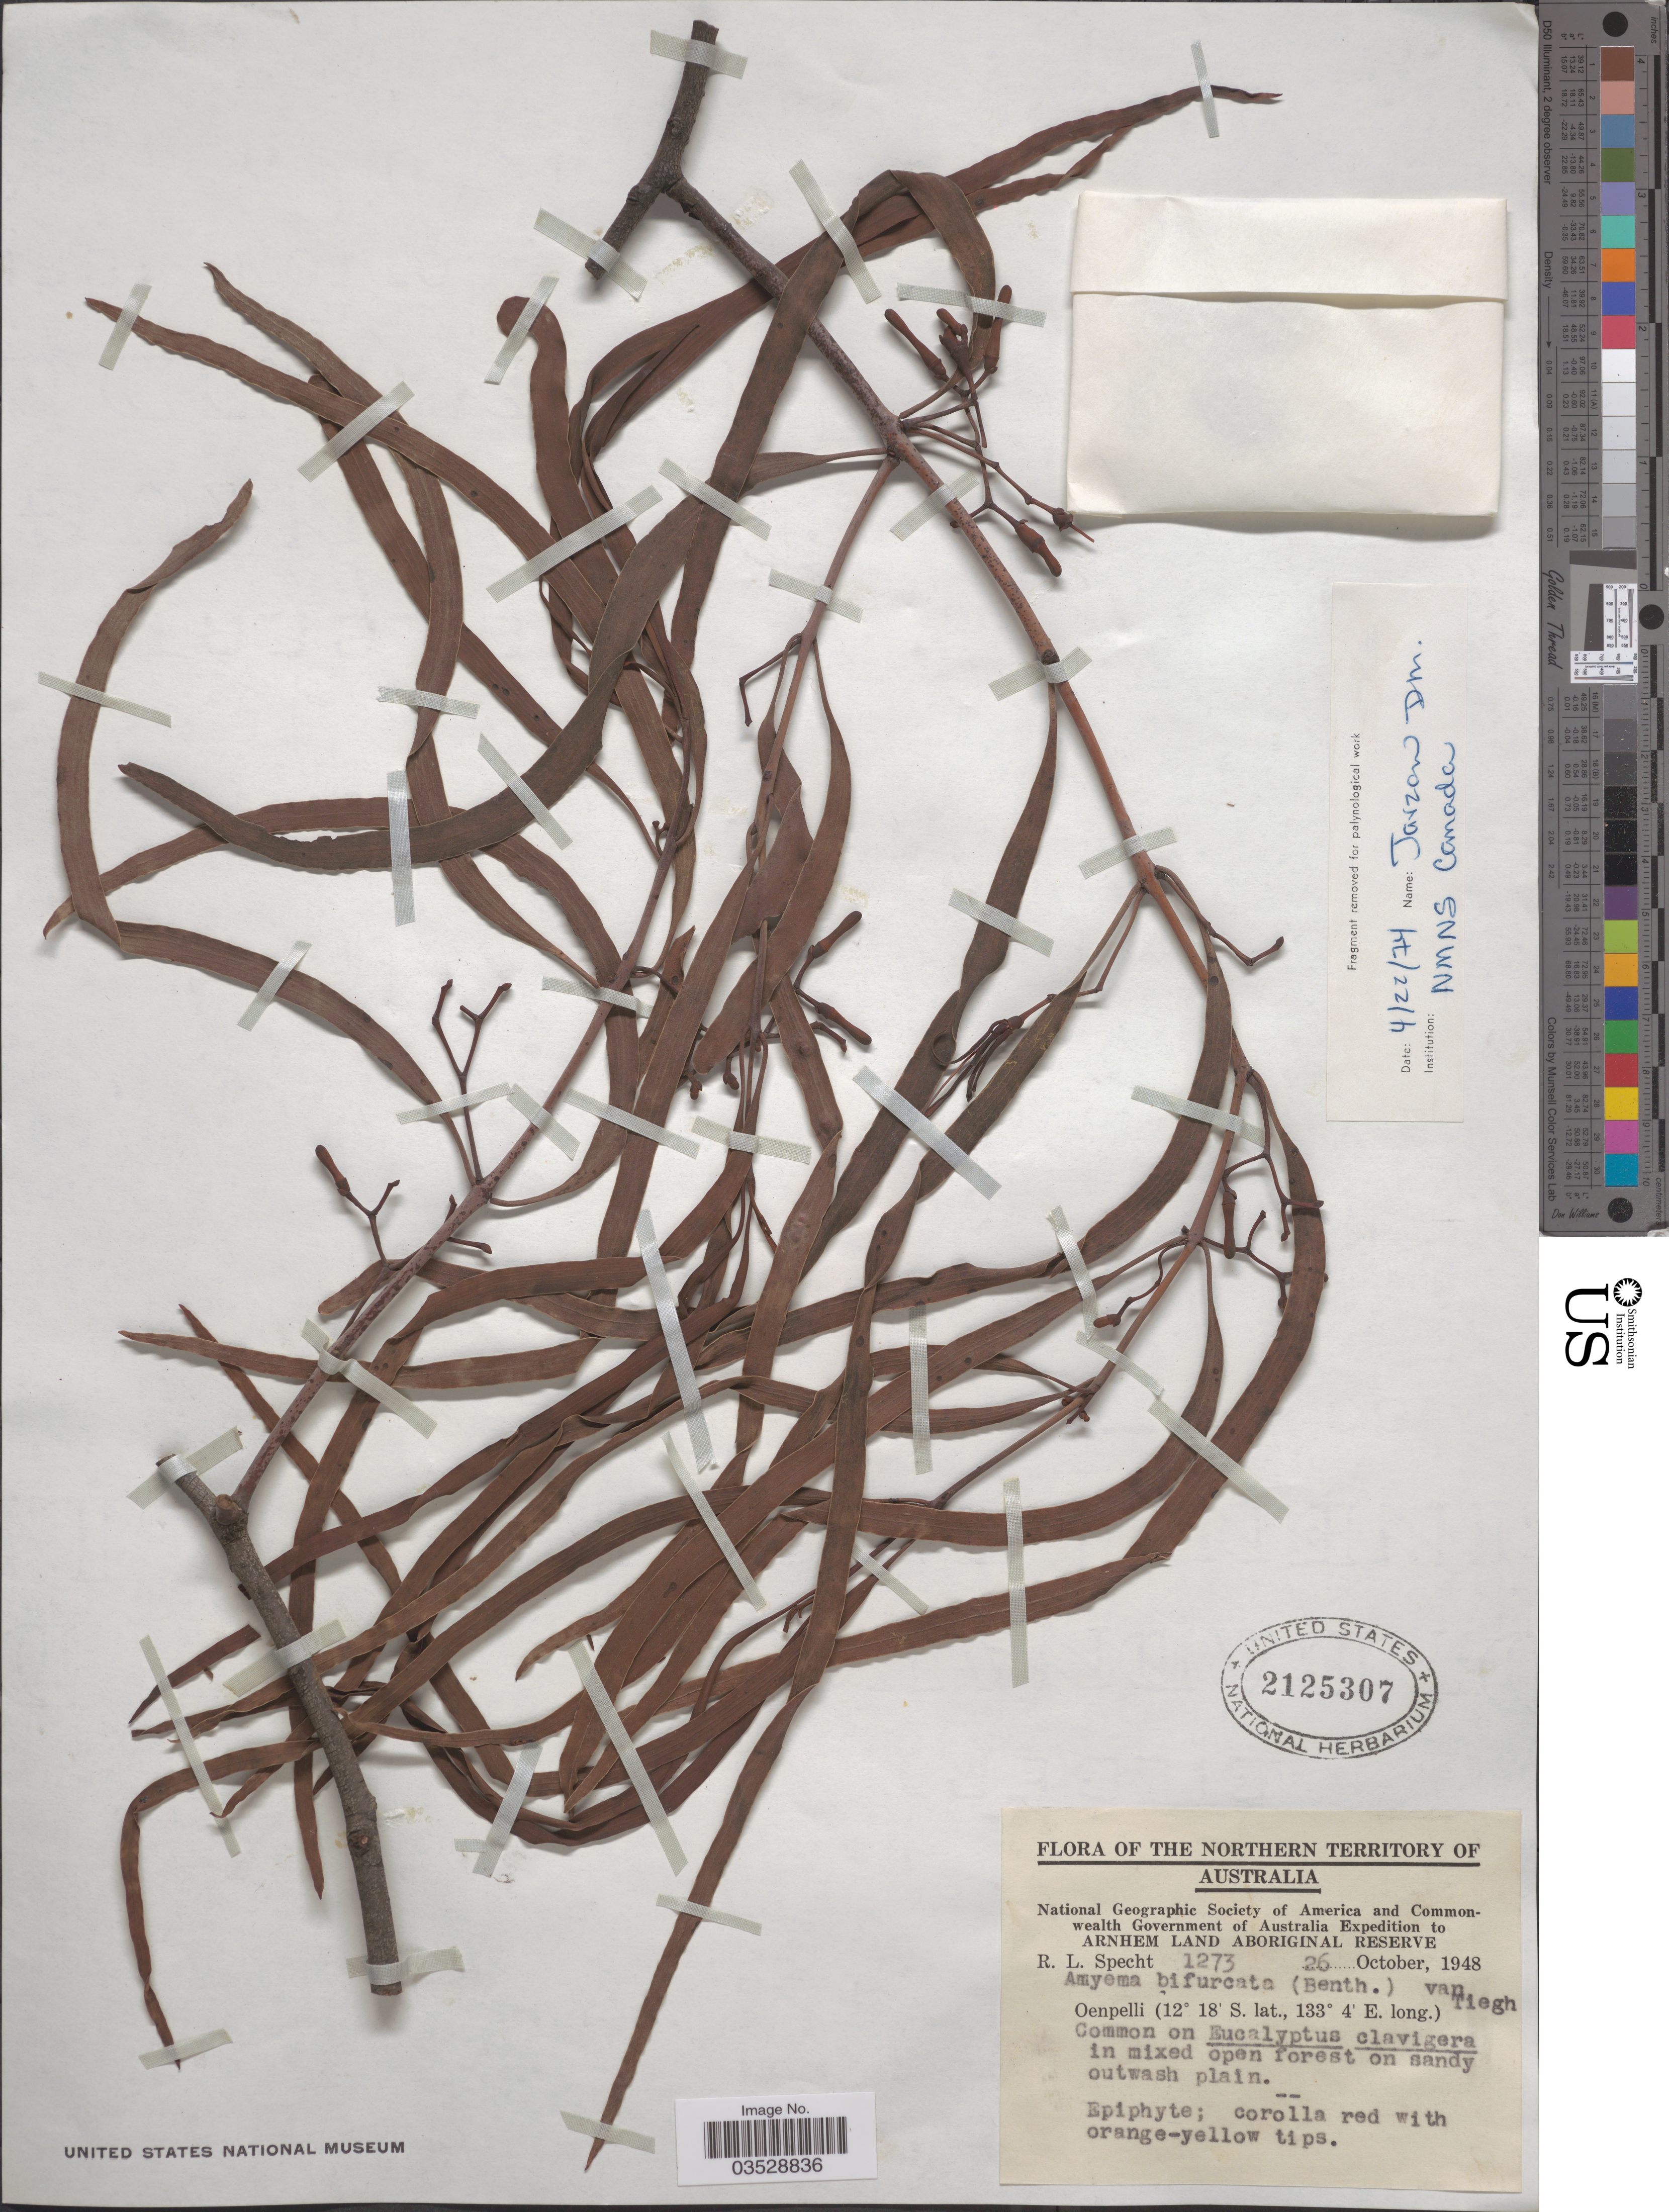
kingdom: Plantae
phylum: Tracheophyta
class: Magnoliopsida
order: Santalales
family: Loranthaceae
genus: Amyema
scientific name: Amyema bifurcata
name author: Tiegh.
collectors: R. L. Specht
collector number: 1273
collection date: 1948-10-26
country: Australia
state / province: Northern Territory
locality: Oenpelli.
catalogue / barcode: US 2125307